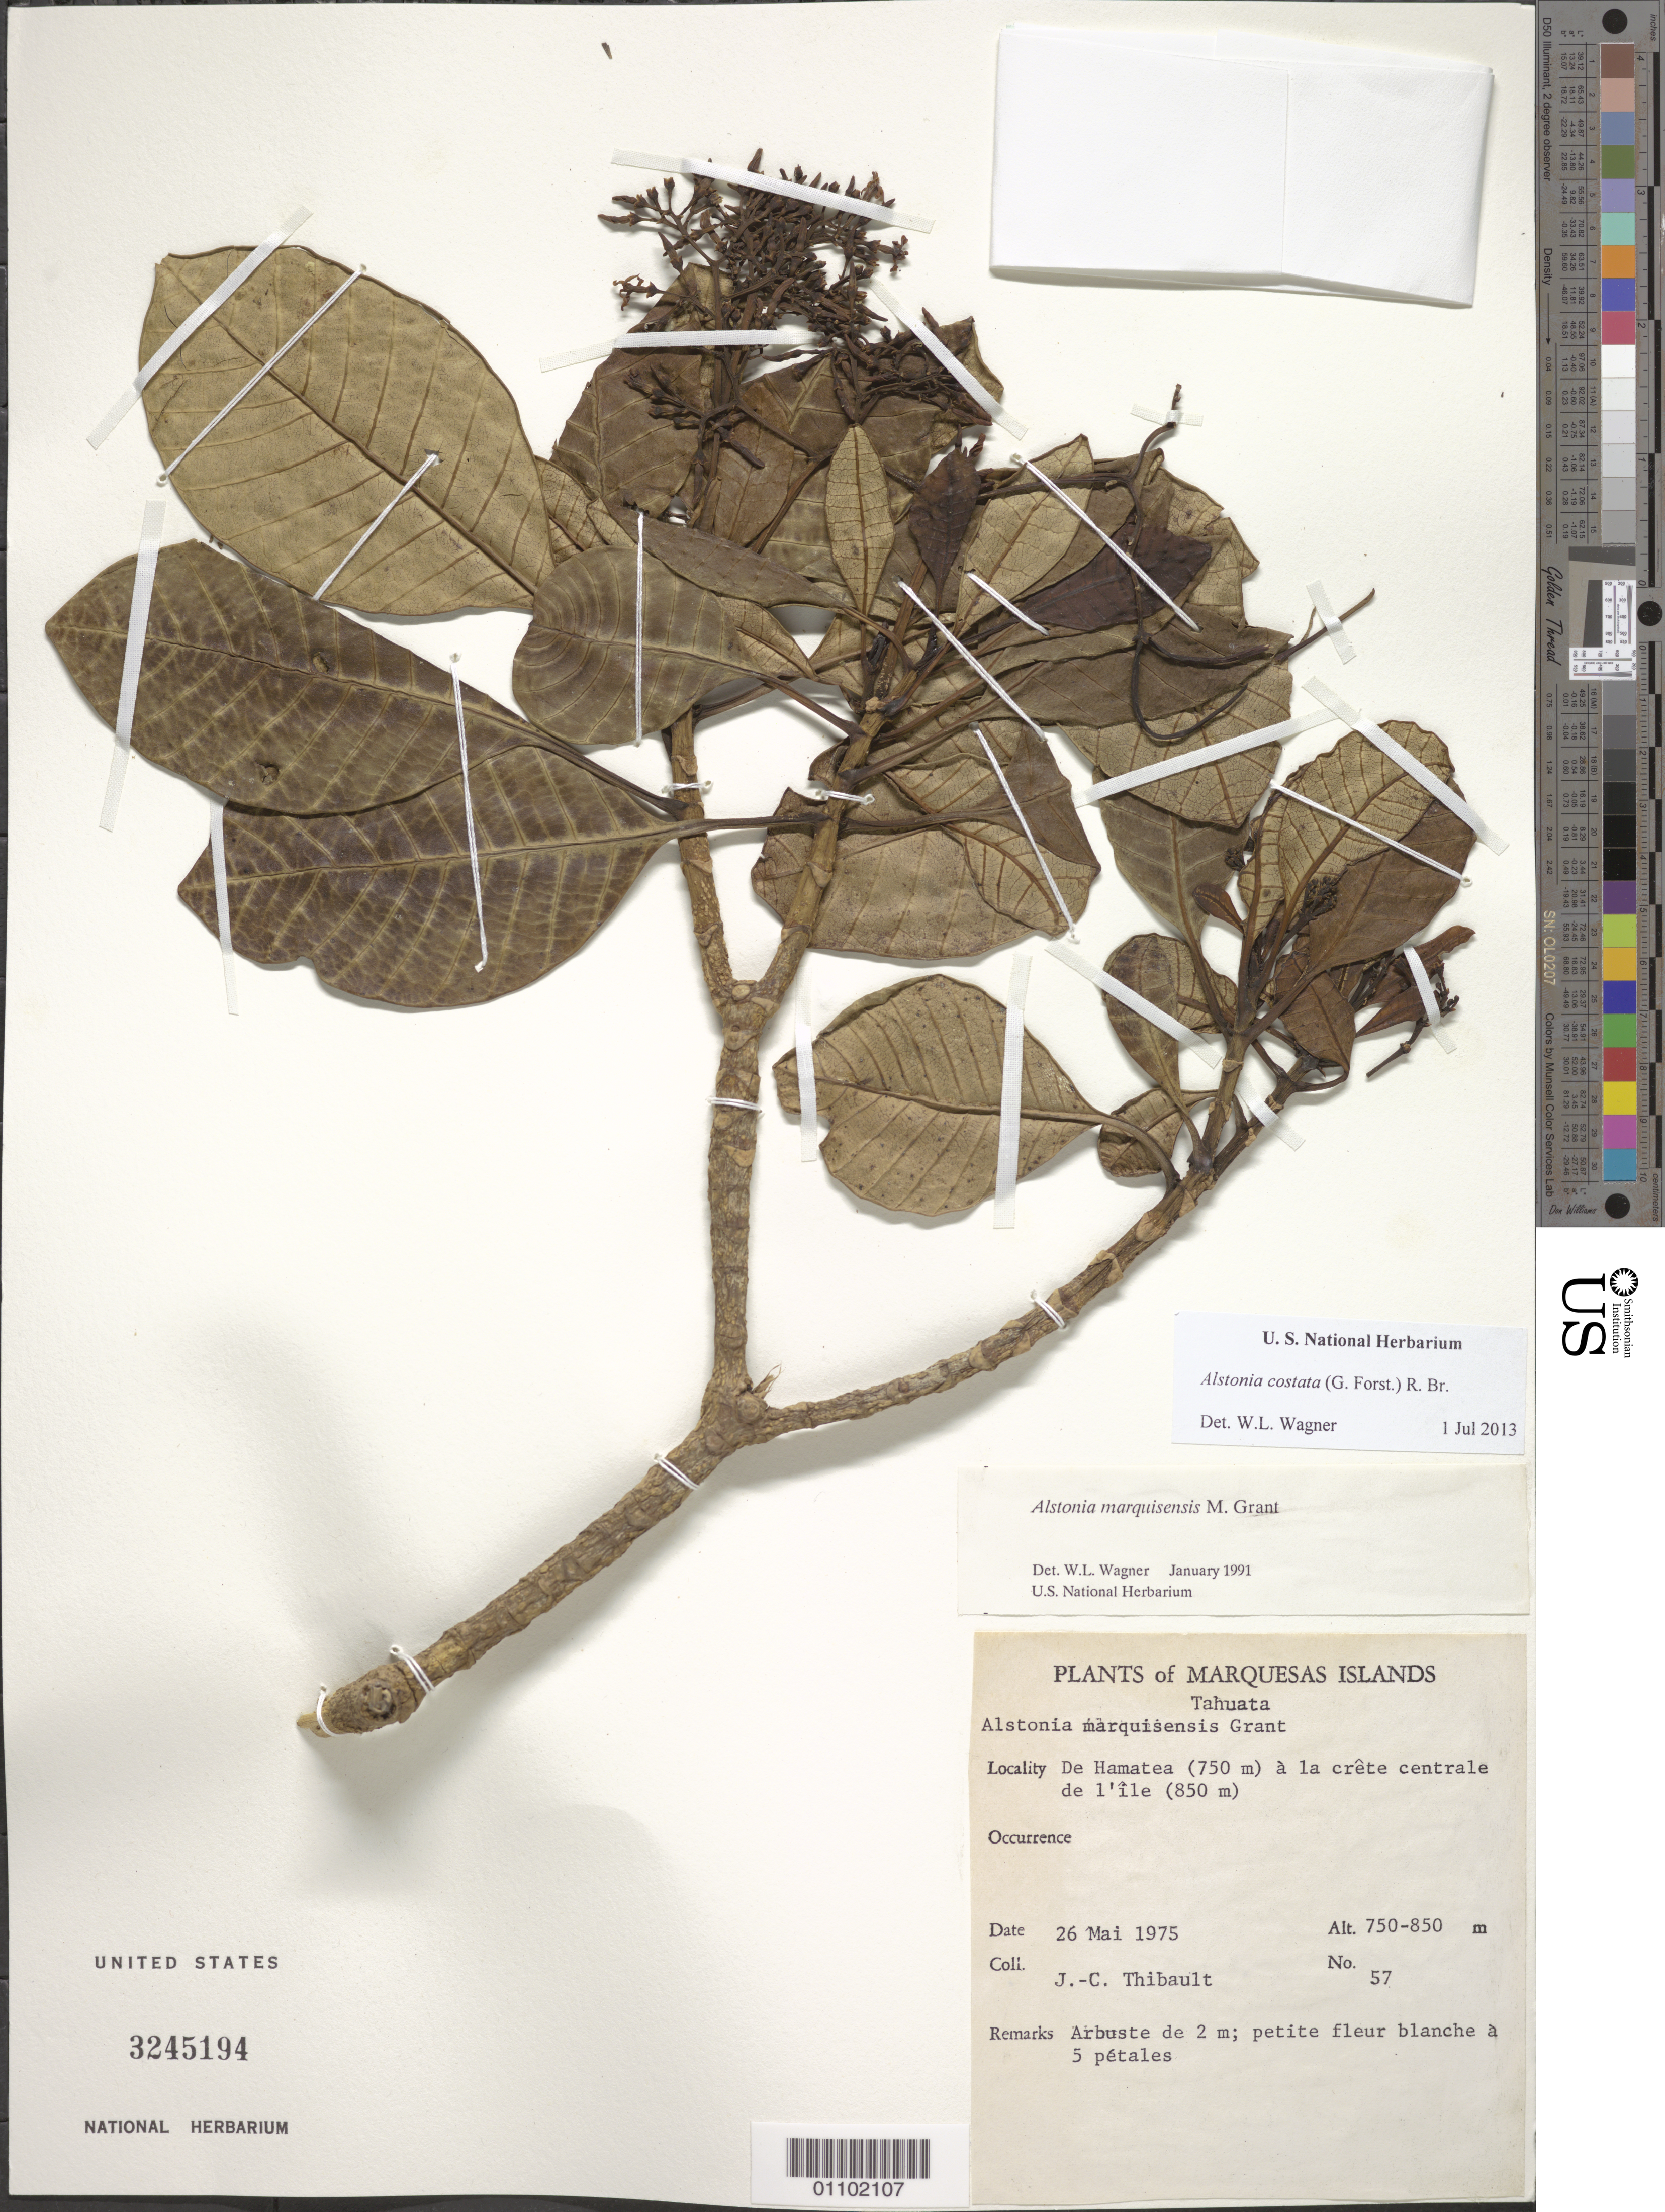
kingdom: Plantae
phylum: Tracheophyta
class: Magnoliopsida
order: Gentianales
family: Apocynaceae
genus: Alstonia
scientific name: Alstonia costata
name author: (G. Forst.) R. Br.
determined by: Lorence, David H., (PTBG), National Tropical Botanical Garden (UNITED STATES)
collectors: J. Thibault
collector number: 57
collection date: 1975-05-26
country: French Polynesia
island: Tahuata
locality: de l'Amatea à la crête centrale de l'île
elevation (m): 750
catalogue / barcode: US 3245194